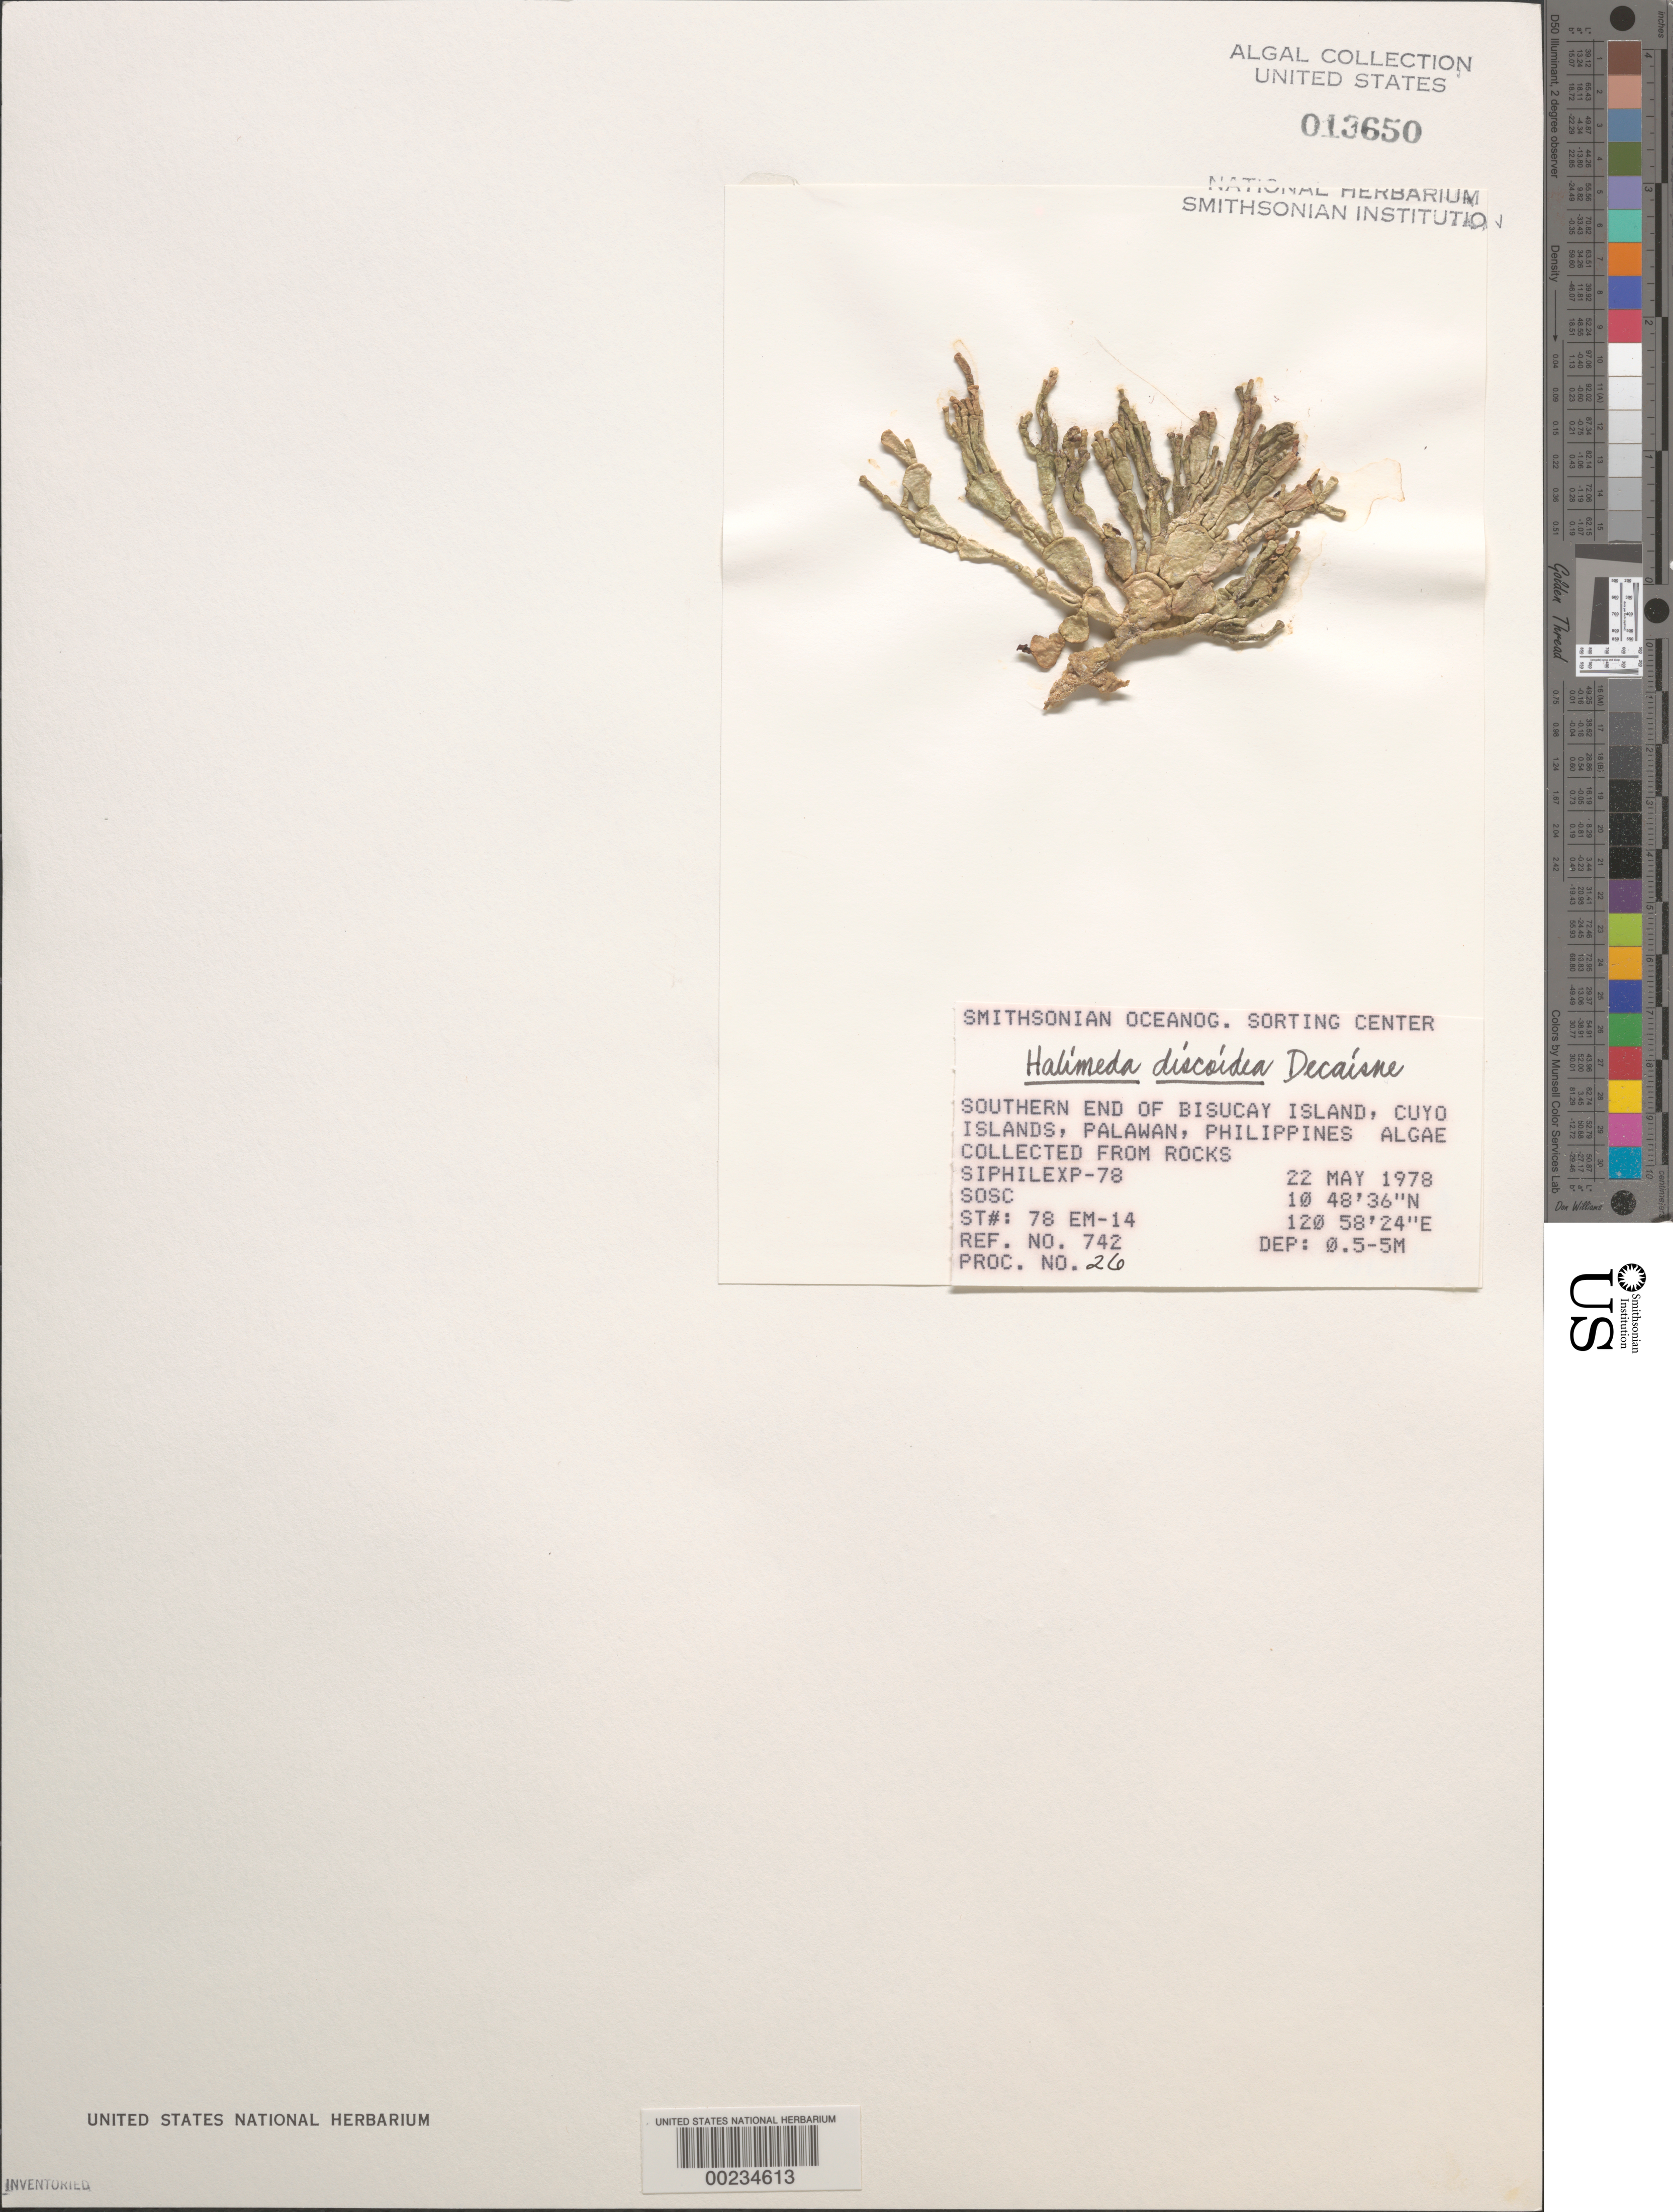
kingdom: Plantae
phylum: Chlorophyta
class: Ulvophyceae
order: Bryopsidales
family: Halimedaceae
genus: Halimeda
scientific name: Halimeda discoidea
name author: Decne.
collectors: SOSC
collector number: Station 78 Em-14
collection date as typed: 22 May 1978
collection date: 1978-05-22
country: Philippines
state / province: Mimaropa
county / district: Palawan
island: Bisucay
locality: Southern end of island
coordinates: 10 48' 36" N, 120 58' 24" E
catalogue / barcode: US 13650